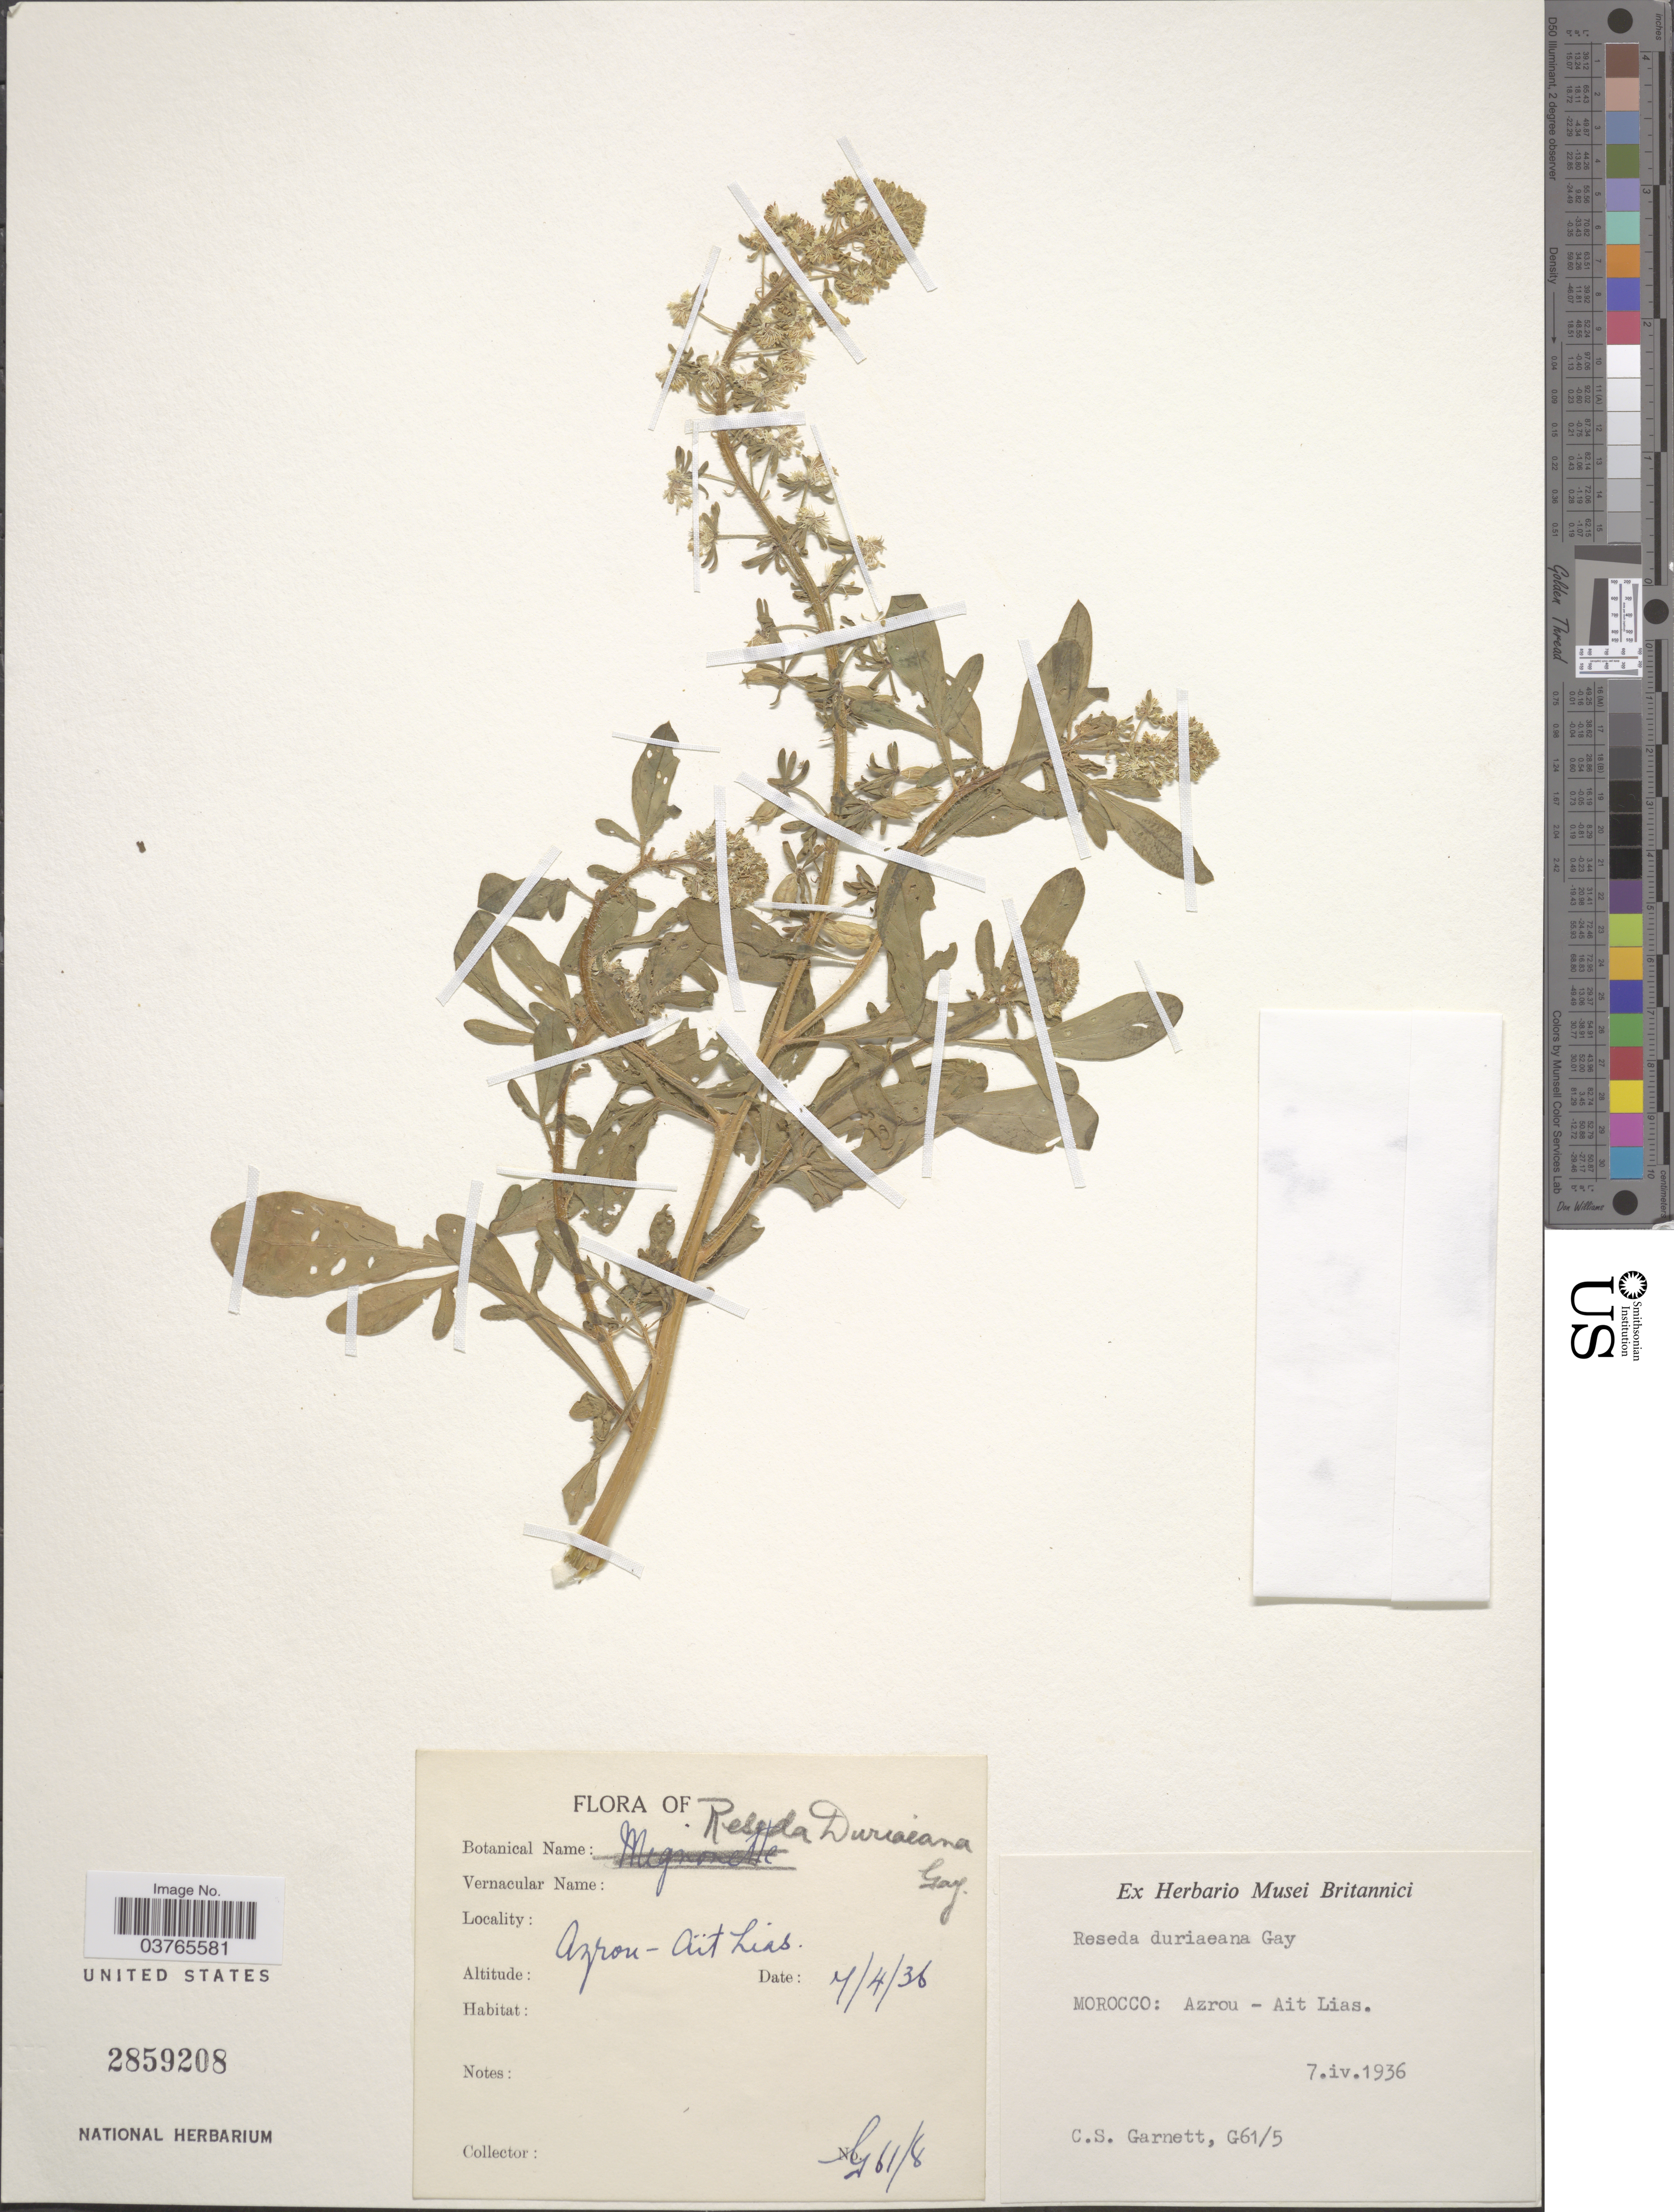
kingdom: Plantae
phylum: Tracheophyta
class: Magnoliopsida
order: Brassicales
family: Resedaceae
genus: Reseda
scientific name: Reseda duriaeana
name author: J. Gay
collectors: C. Garnett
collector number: G61/5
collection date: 1936-04-07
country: Morocco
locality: Azrou - Ait Lias.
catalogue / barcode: US 2859208